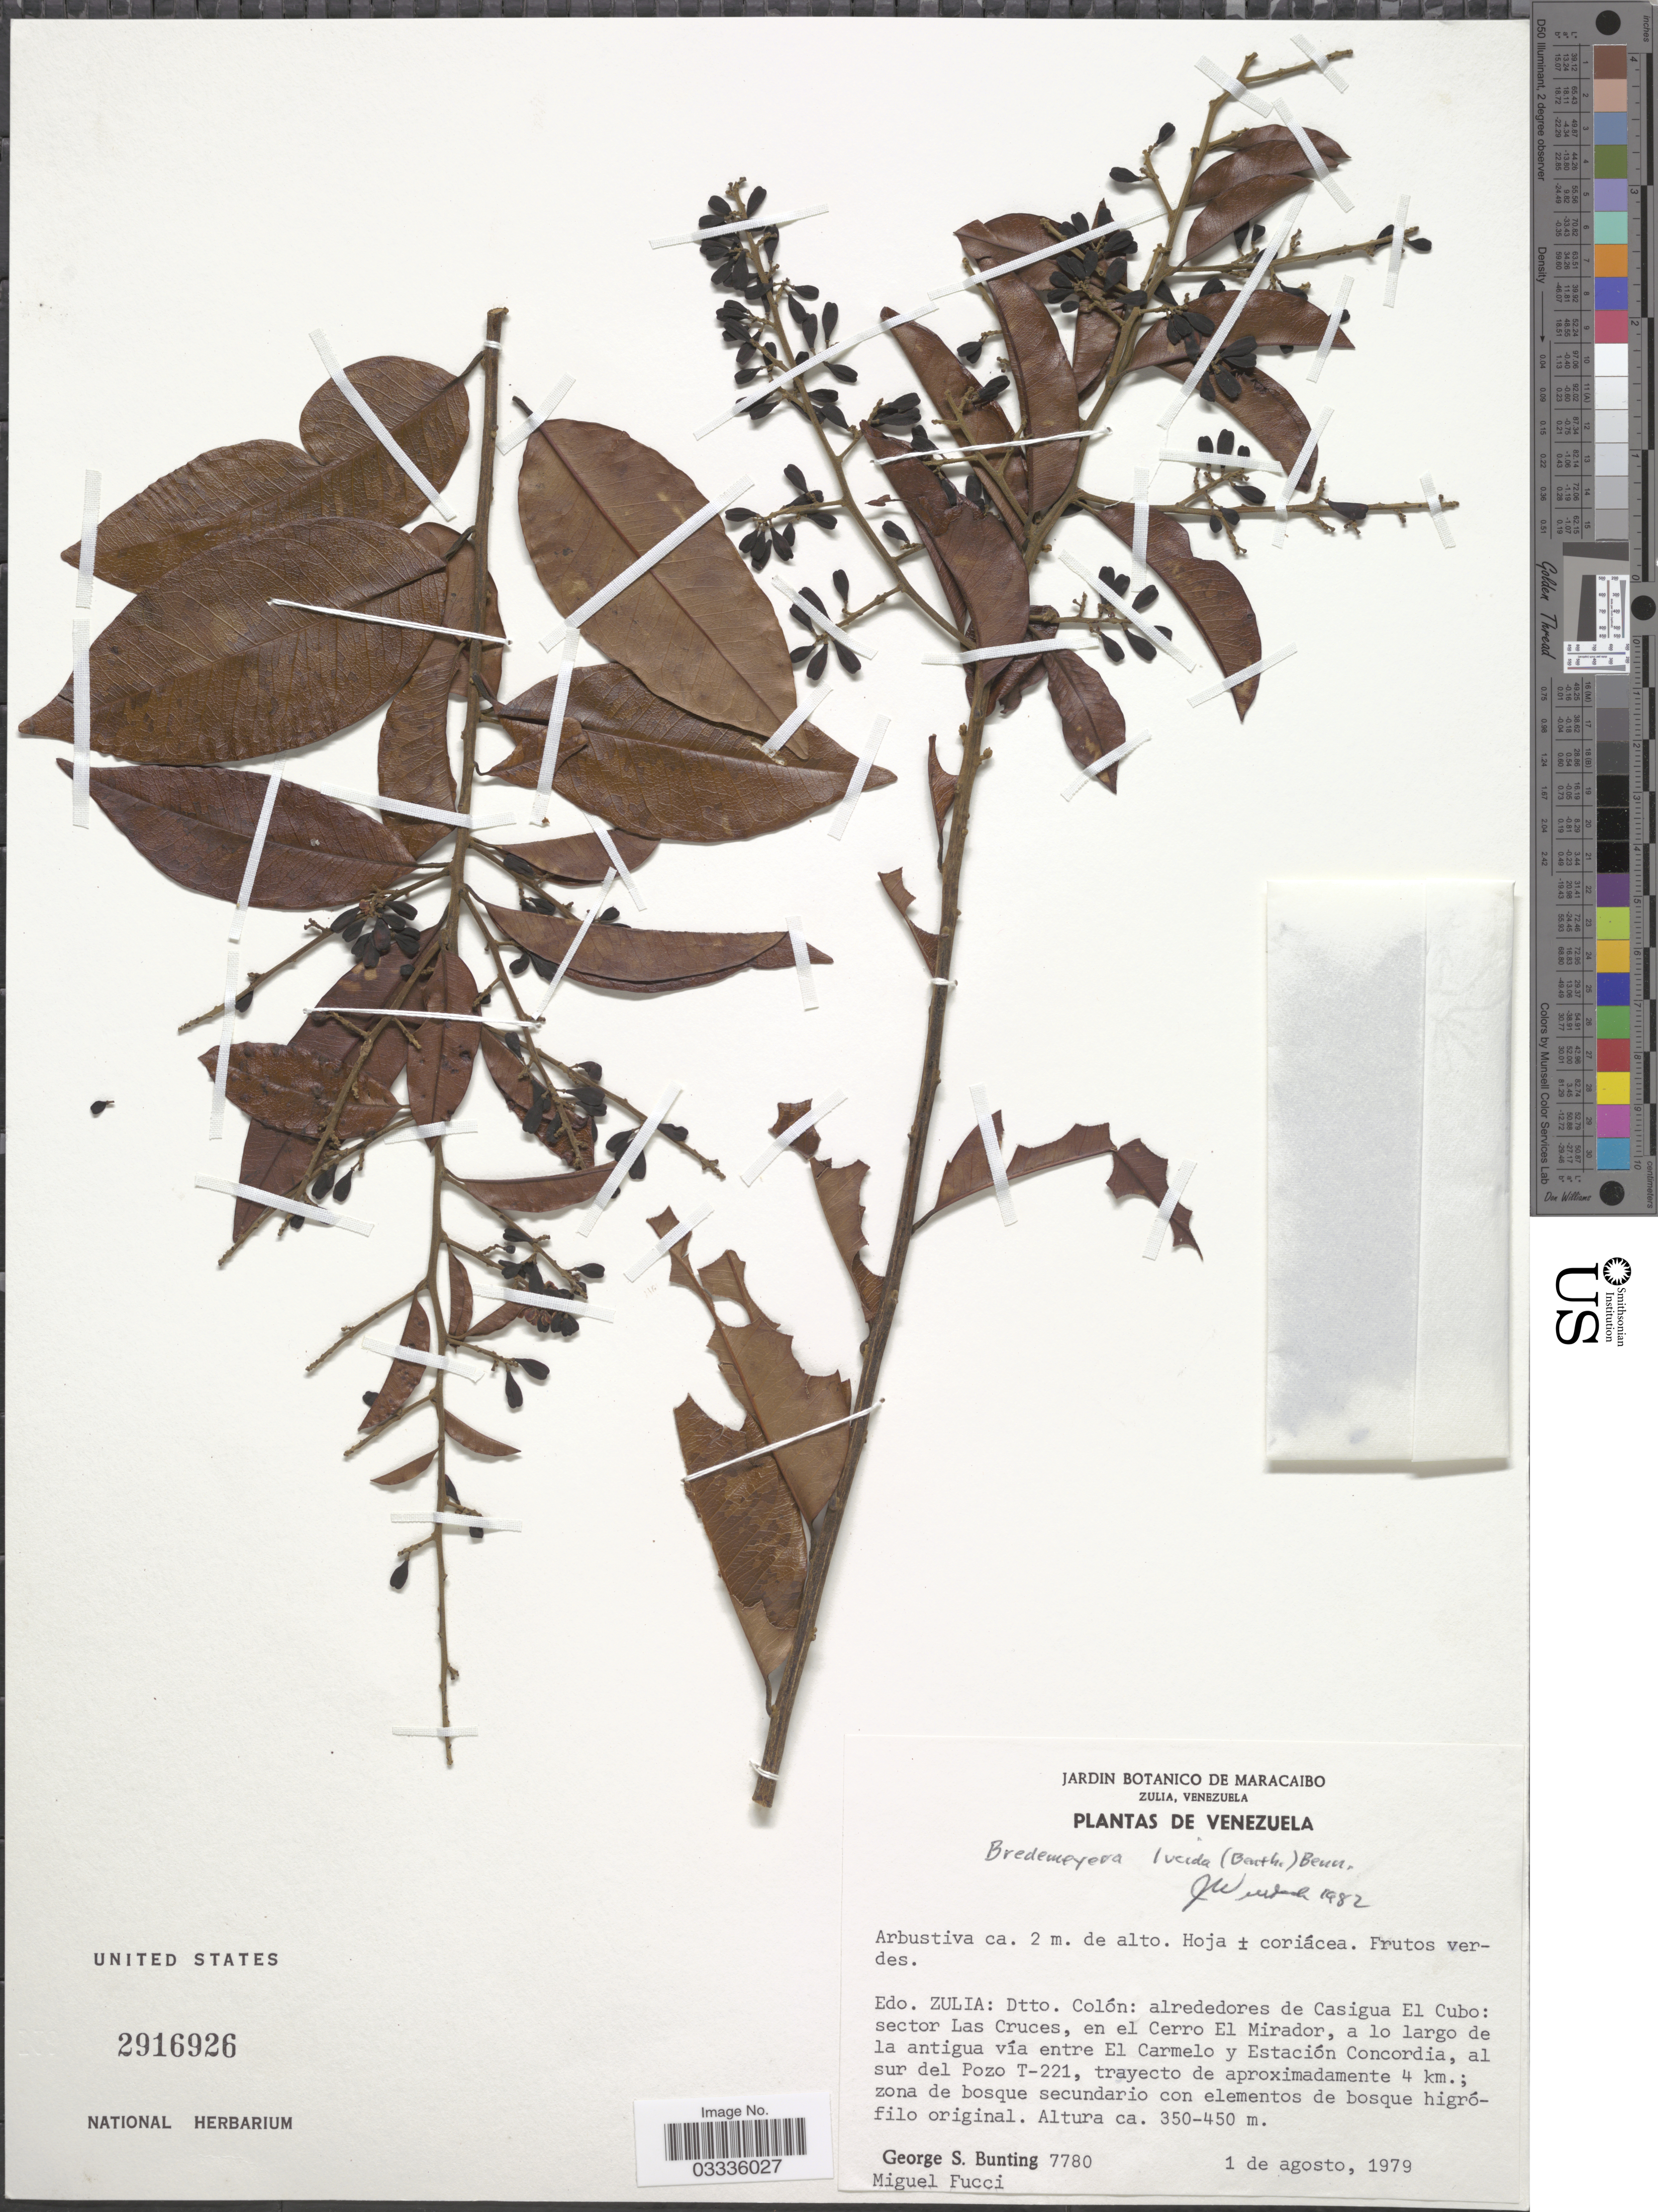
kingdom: Plantae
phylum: Tracheophyta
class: Magnoliopsida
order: Fabales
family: Polygalaceae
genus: Bredemeyera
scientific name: Bredemeyera lucida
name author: (Benth.) Klotzsch ex Hassk.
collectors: G. S. Bunting & M. Fucci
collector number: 7780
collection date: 1979-08-01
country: Venezuela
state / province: Zulia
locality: Dtto. Colón: alrededores de Casigua El Cubo: sector Las Cruces, en el Cerro El Mirador, a lo largo de la antigua vía entre El Camino y Estación Concordia, al sur del Pozo T-221, trayecto de aproximadamente 4 km.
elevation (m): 350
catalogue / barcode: US 2916926